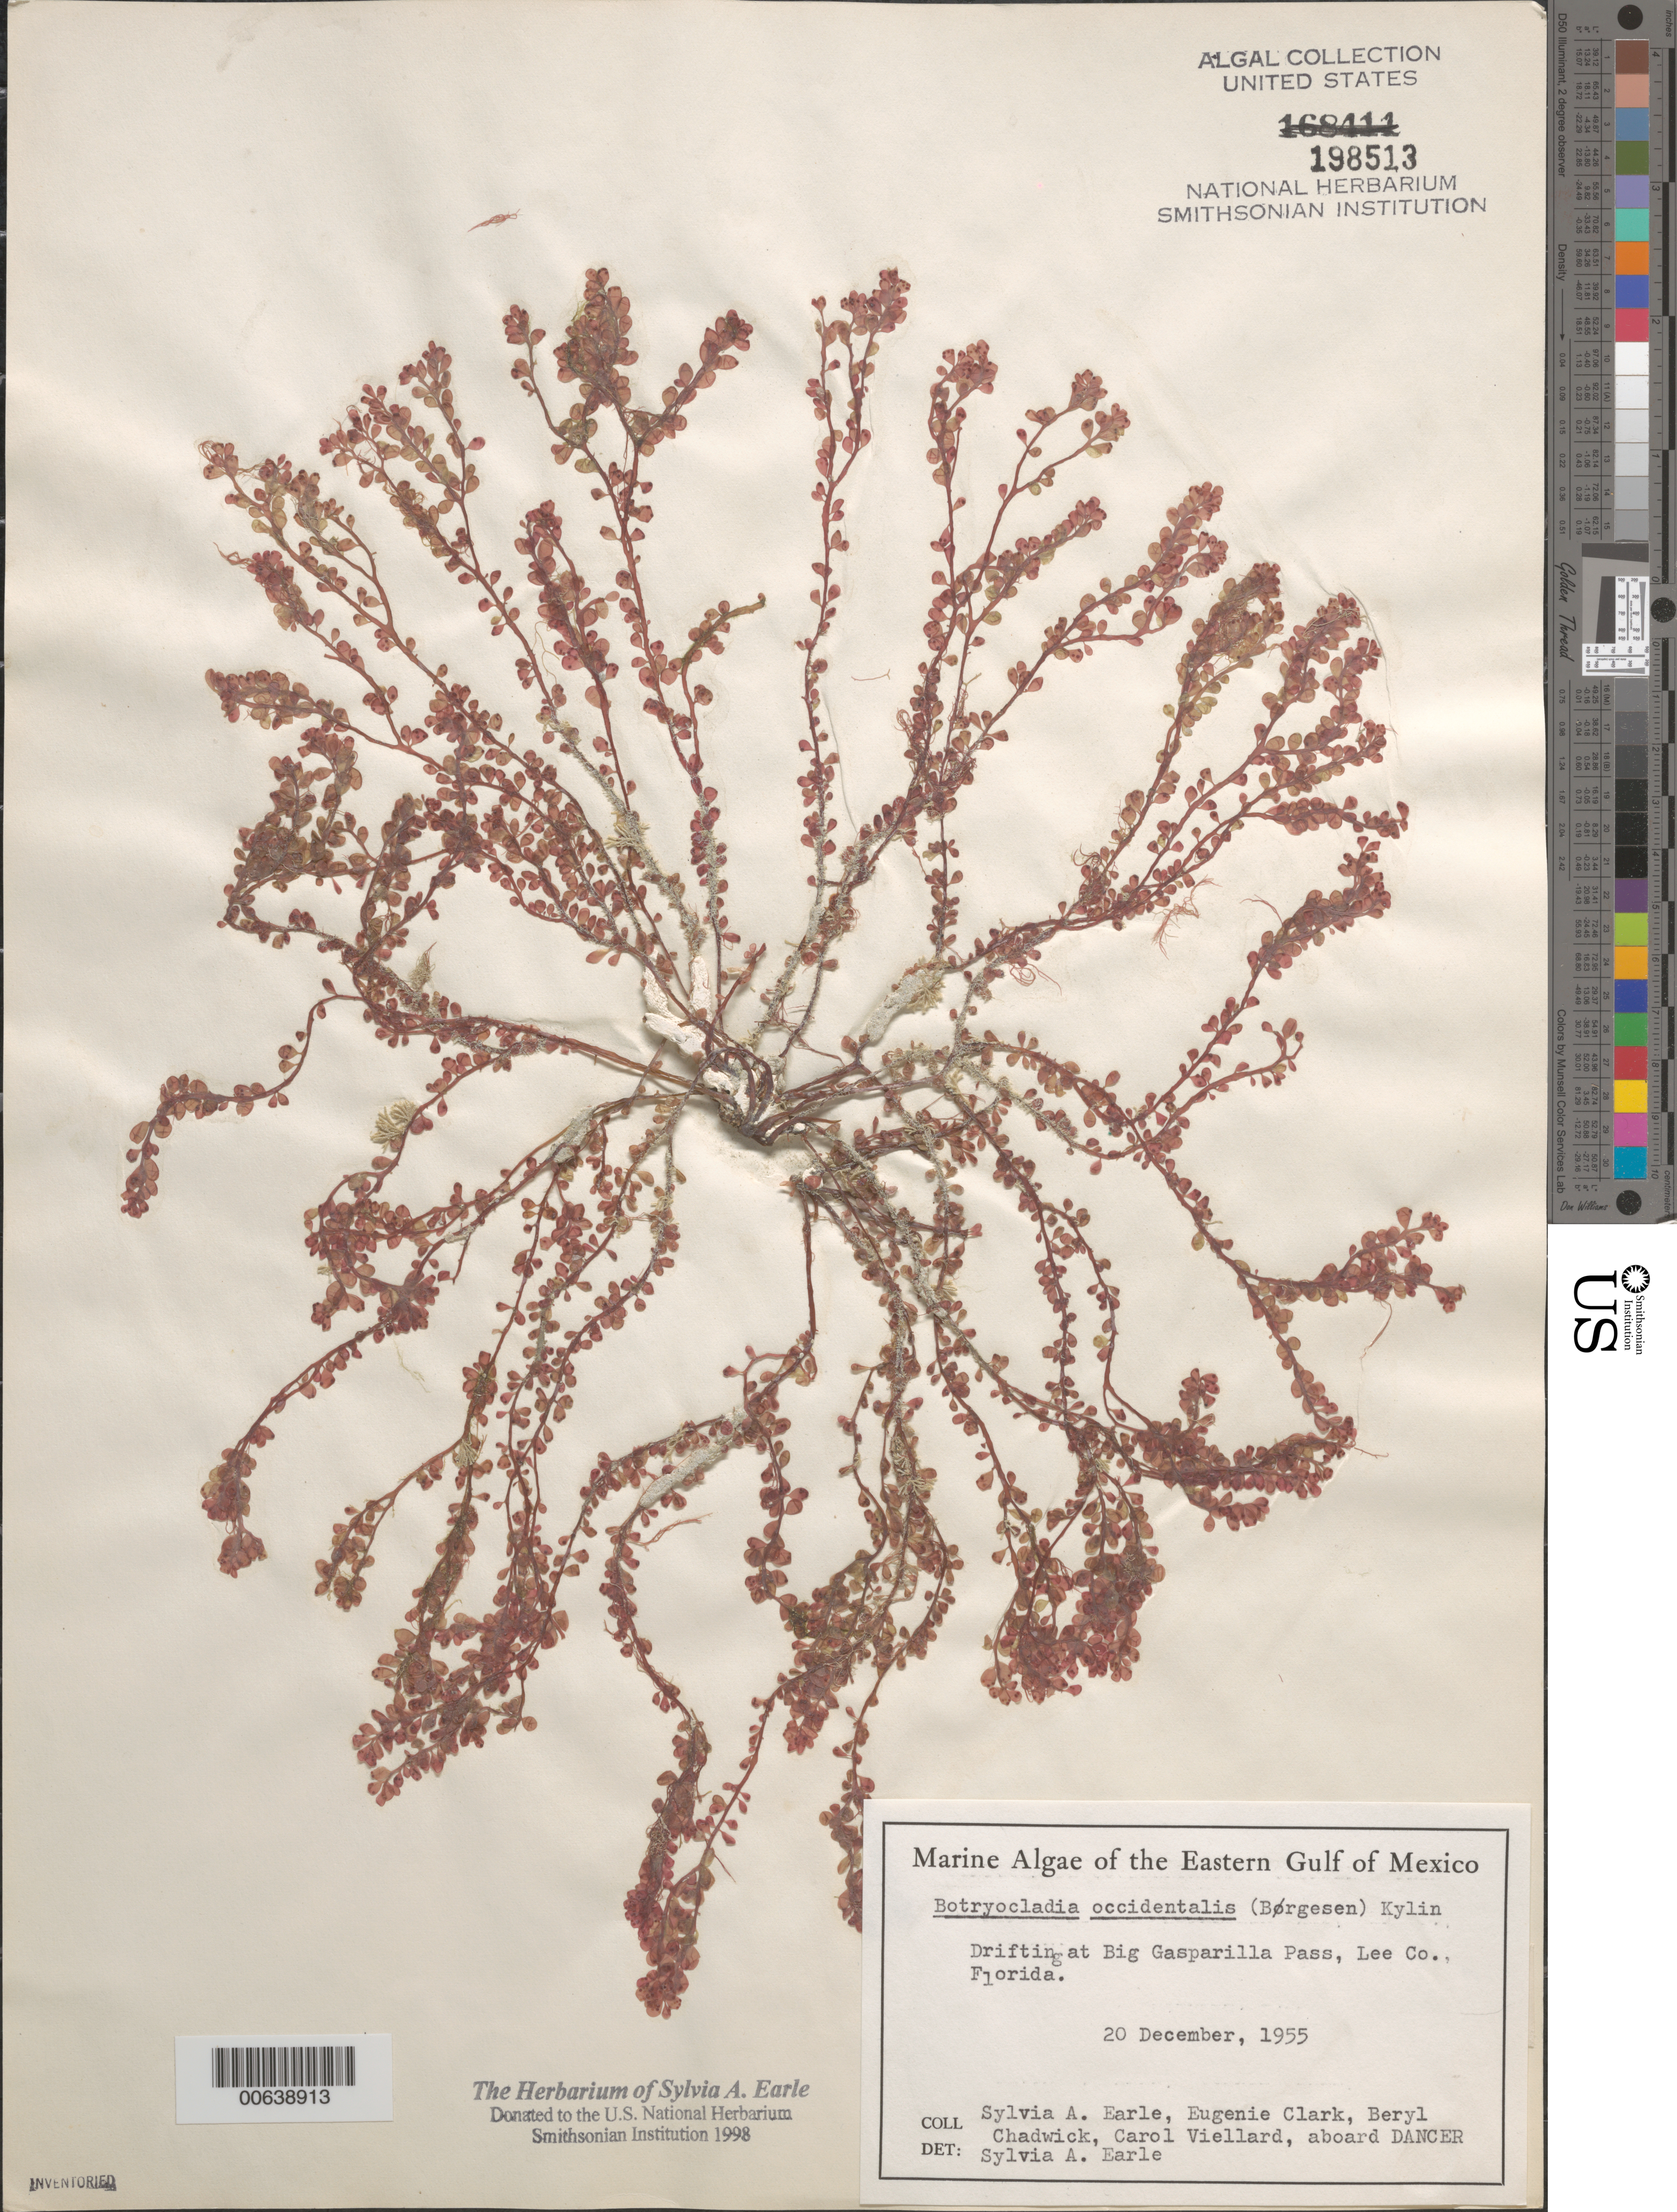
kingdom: Plantae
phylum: Rhodophyta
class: Florideophyceae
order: Rhodymeniales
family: Rhodymeniaceae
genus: Botryocladia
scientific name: Botryocladia occidentalis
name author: (Børgesen) Kylin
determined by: Earle, S. A.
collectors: S. A. Earle, E. Clark, B. Chadwick & C. Viellard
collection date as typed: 20 Dec 1955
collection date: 1955-12-20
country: United States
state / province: Florida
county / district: Charlotte County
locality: Big Gasparilla Pass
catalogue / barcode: US 198513